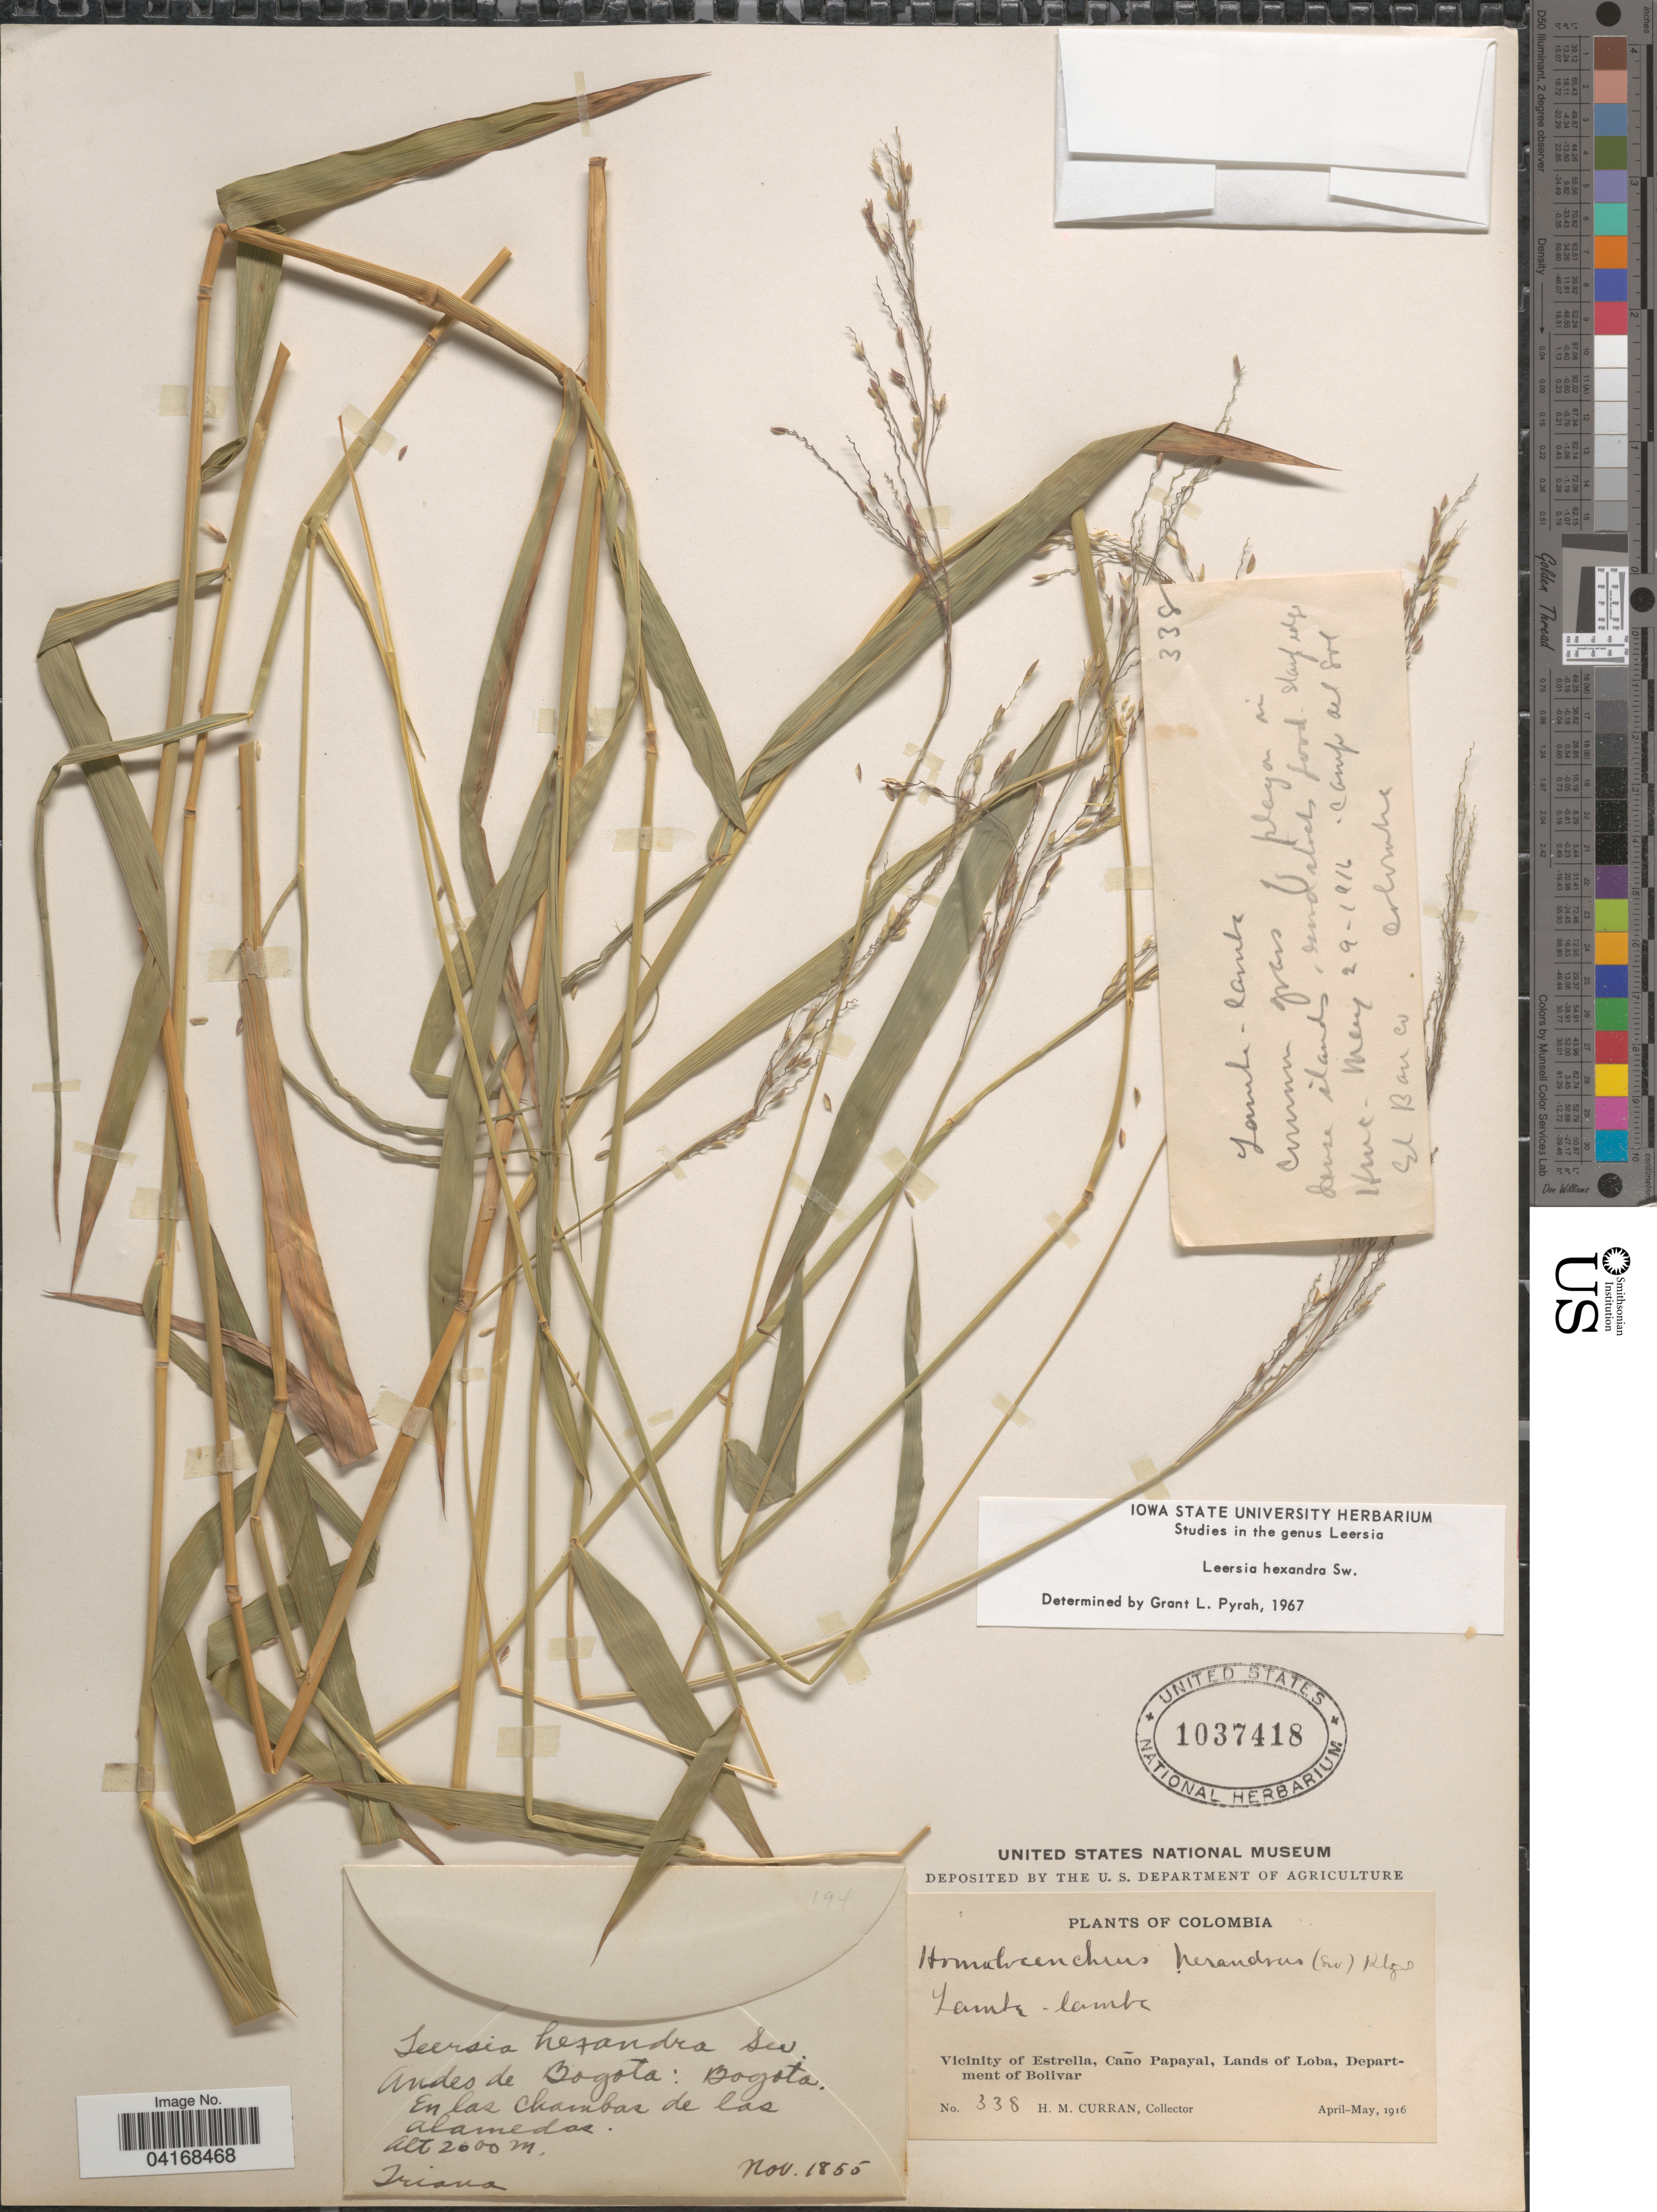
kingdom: Plantae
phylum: Tracheophyta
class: Liliopsida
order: Poales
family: Poaceae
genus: Leersia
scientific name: Leersia hexandra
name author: Sw.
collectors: Triana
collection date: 1855-11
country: Colombia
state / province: Bogota D.C.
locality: Andes de Bogota: Bogota. En las chambas de las alamedas.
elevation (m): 2600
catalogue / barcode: US 1037418